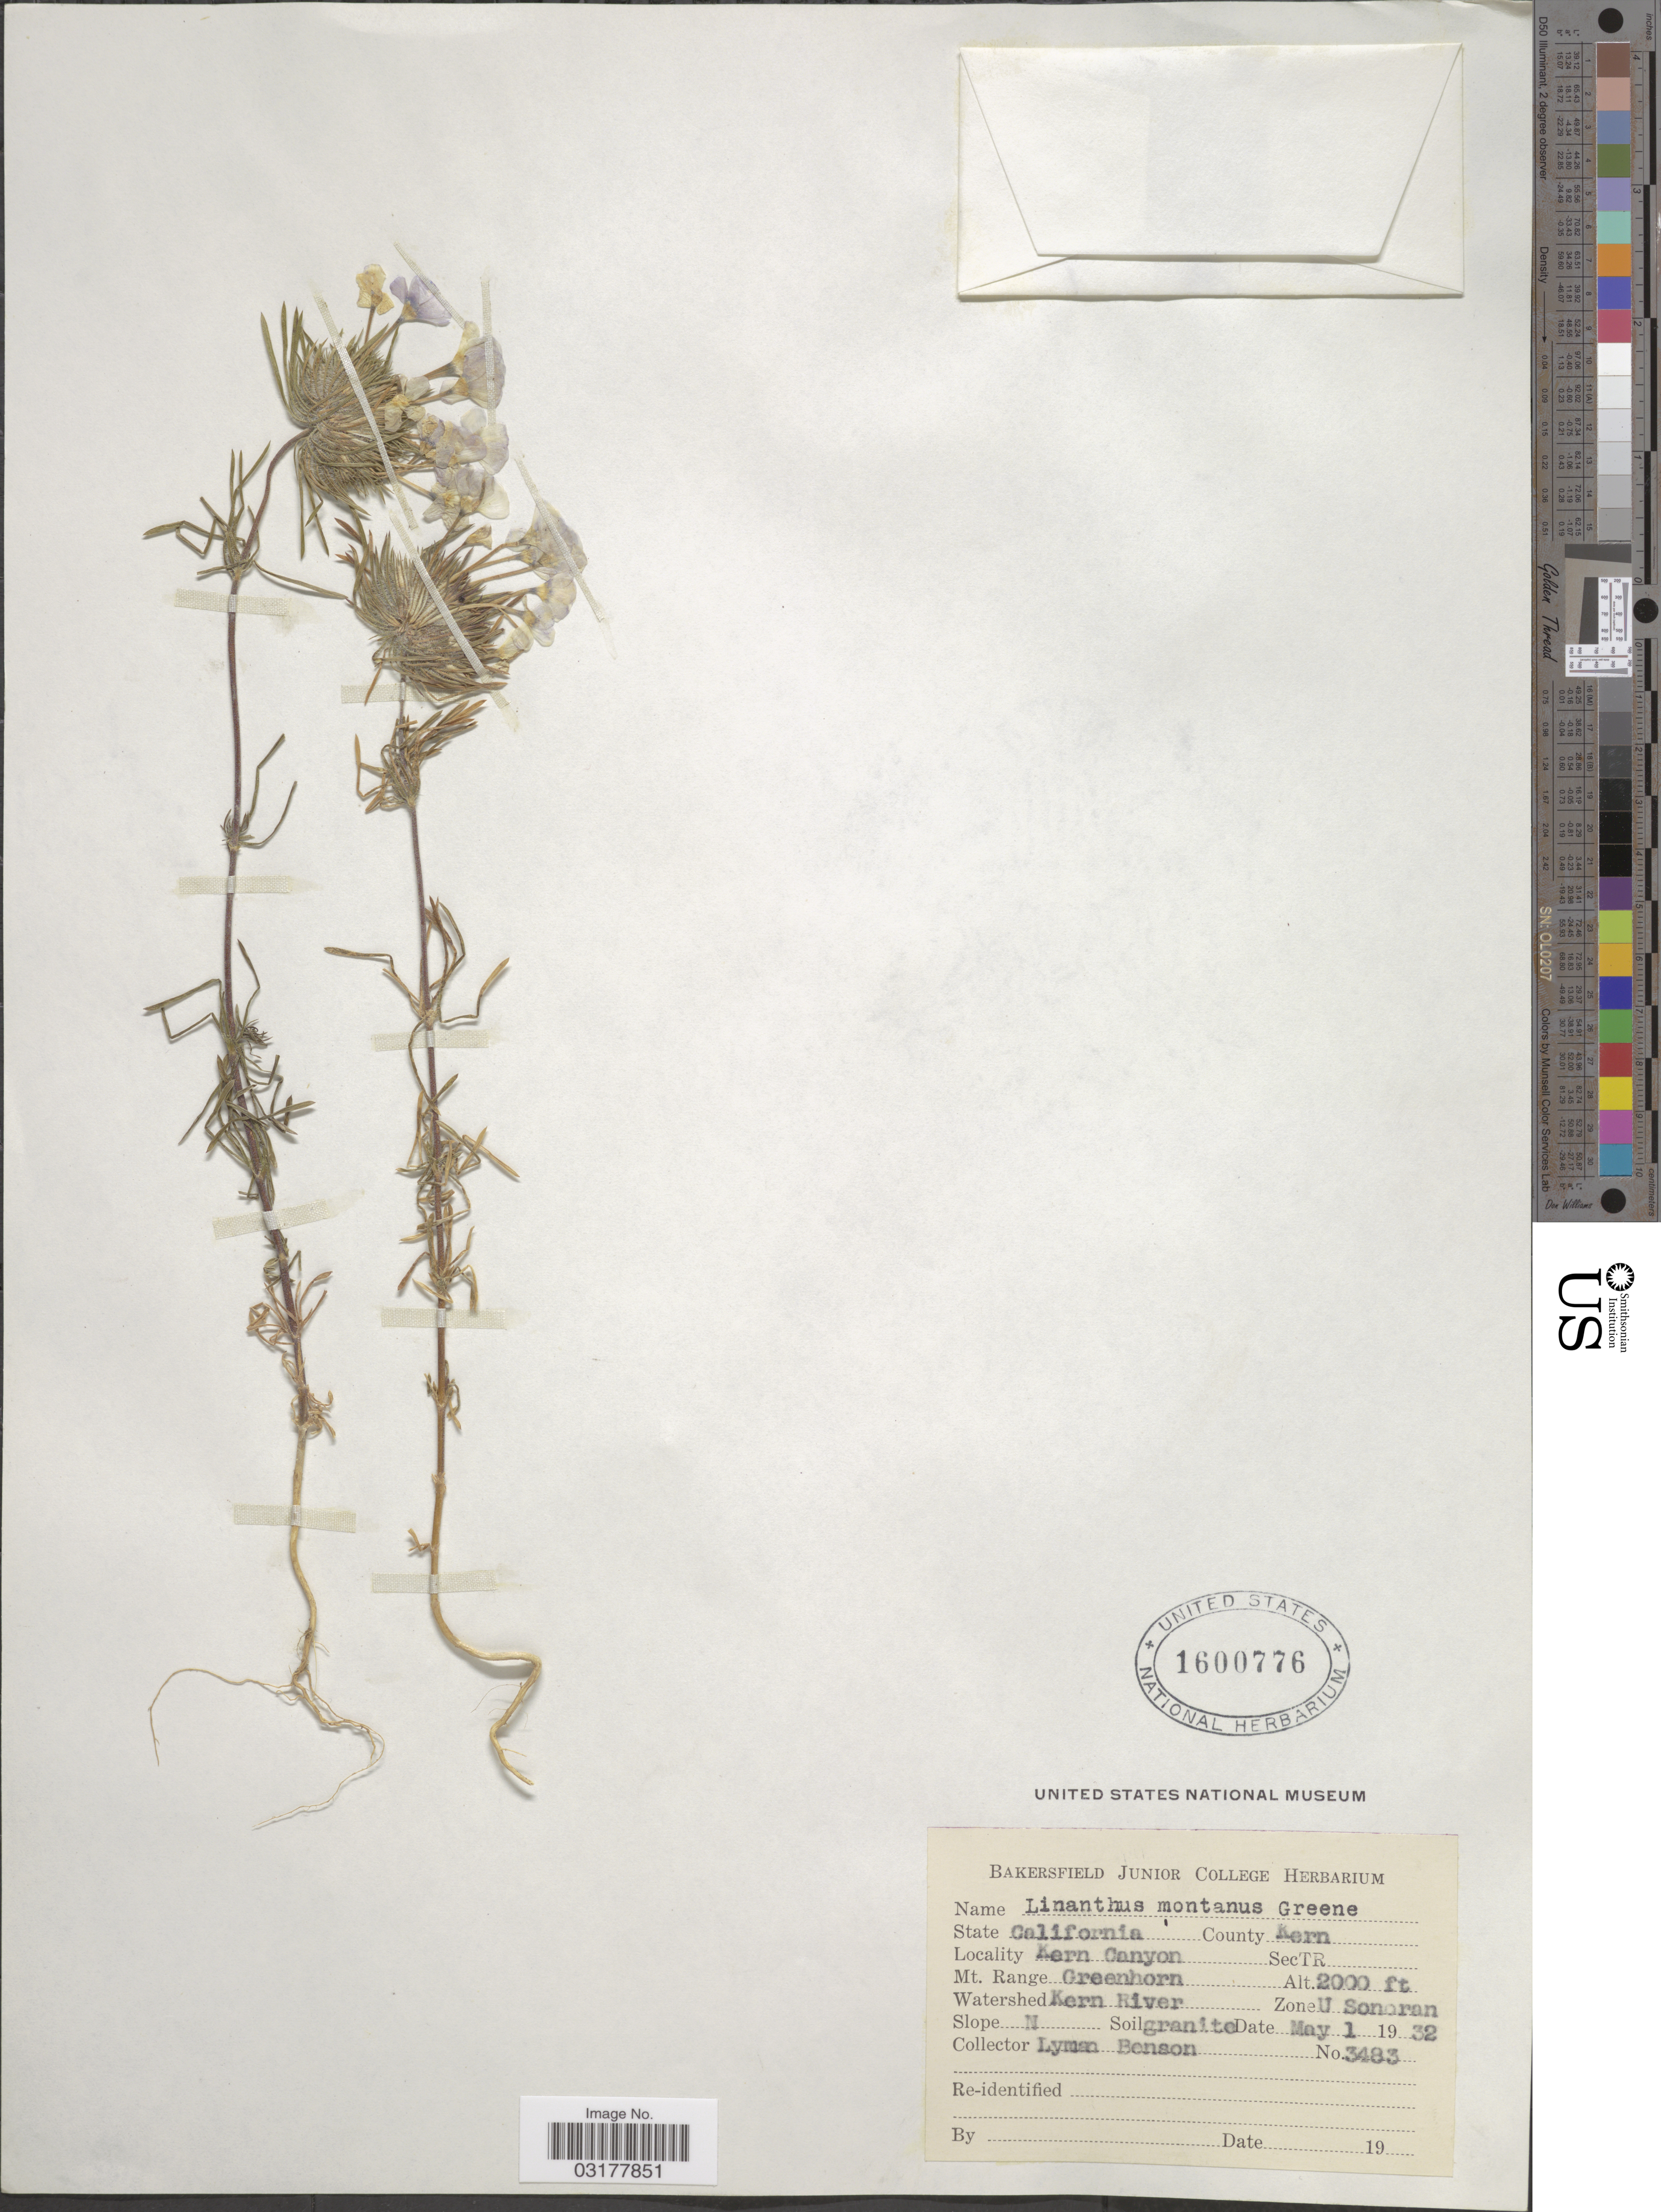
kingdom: Plantae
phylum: Tracheophyta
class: Magnoliopsida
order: Ericales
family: Polemoniaceae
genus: Leptosiphon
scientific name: Leptosiphon montanus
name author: (Greene) J.M. Porter & L.A. Johnson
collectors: L. D. Benson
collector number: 3483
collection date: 1932-05-01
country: United States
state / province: California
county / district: Kern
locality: County Kern. Kern Canyon. Mt.. Range Greenhorn Watershed Kern River Zone U Sonoran.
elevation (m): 610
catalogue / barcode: US 1600776